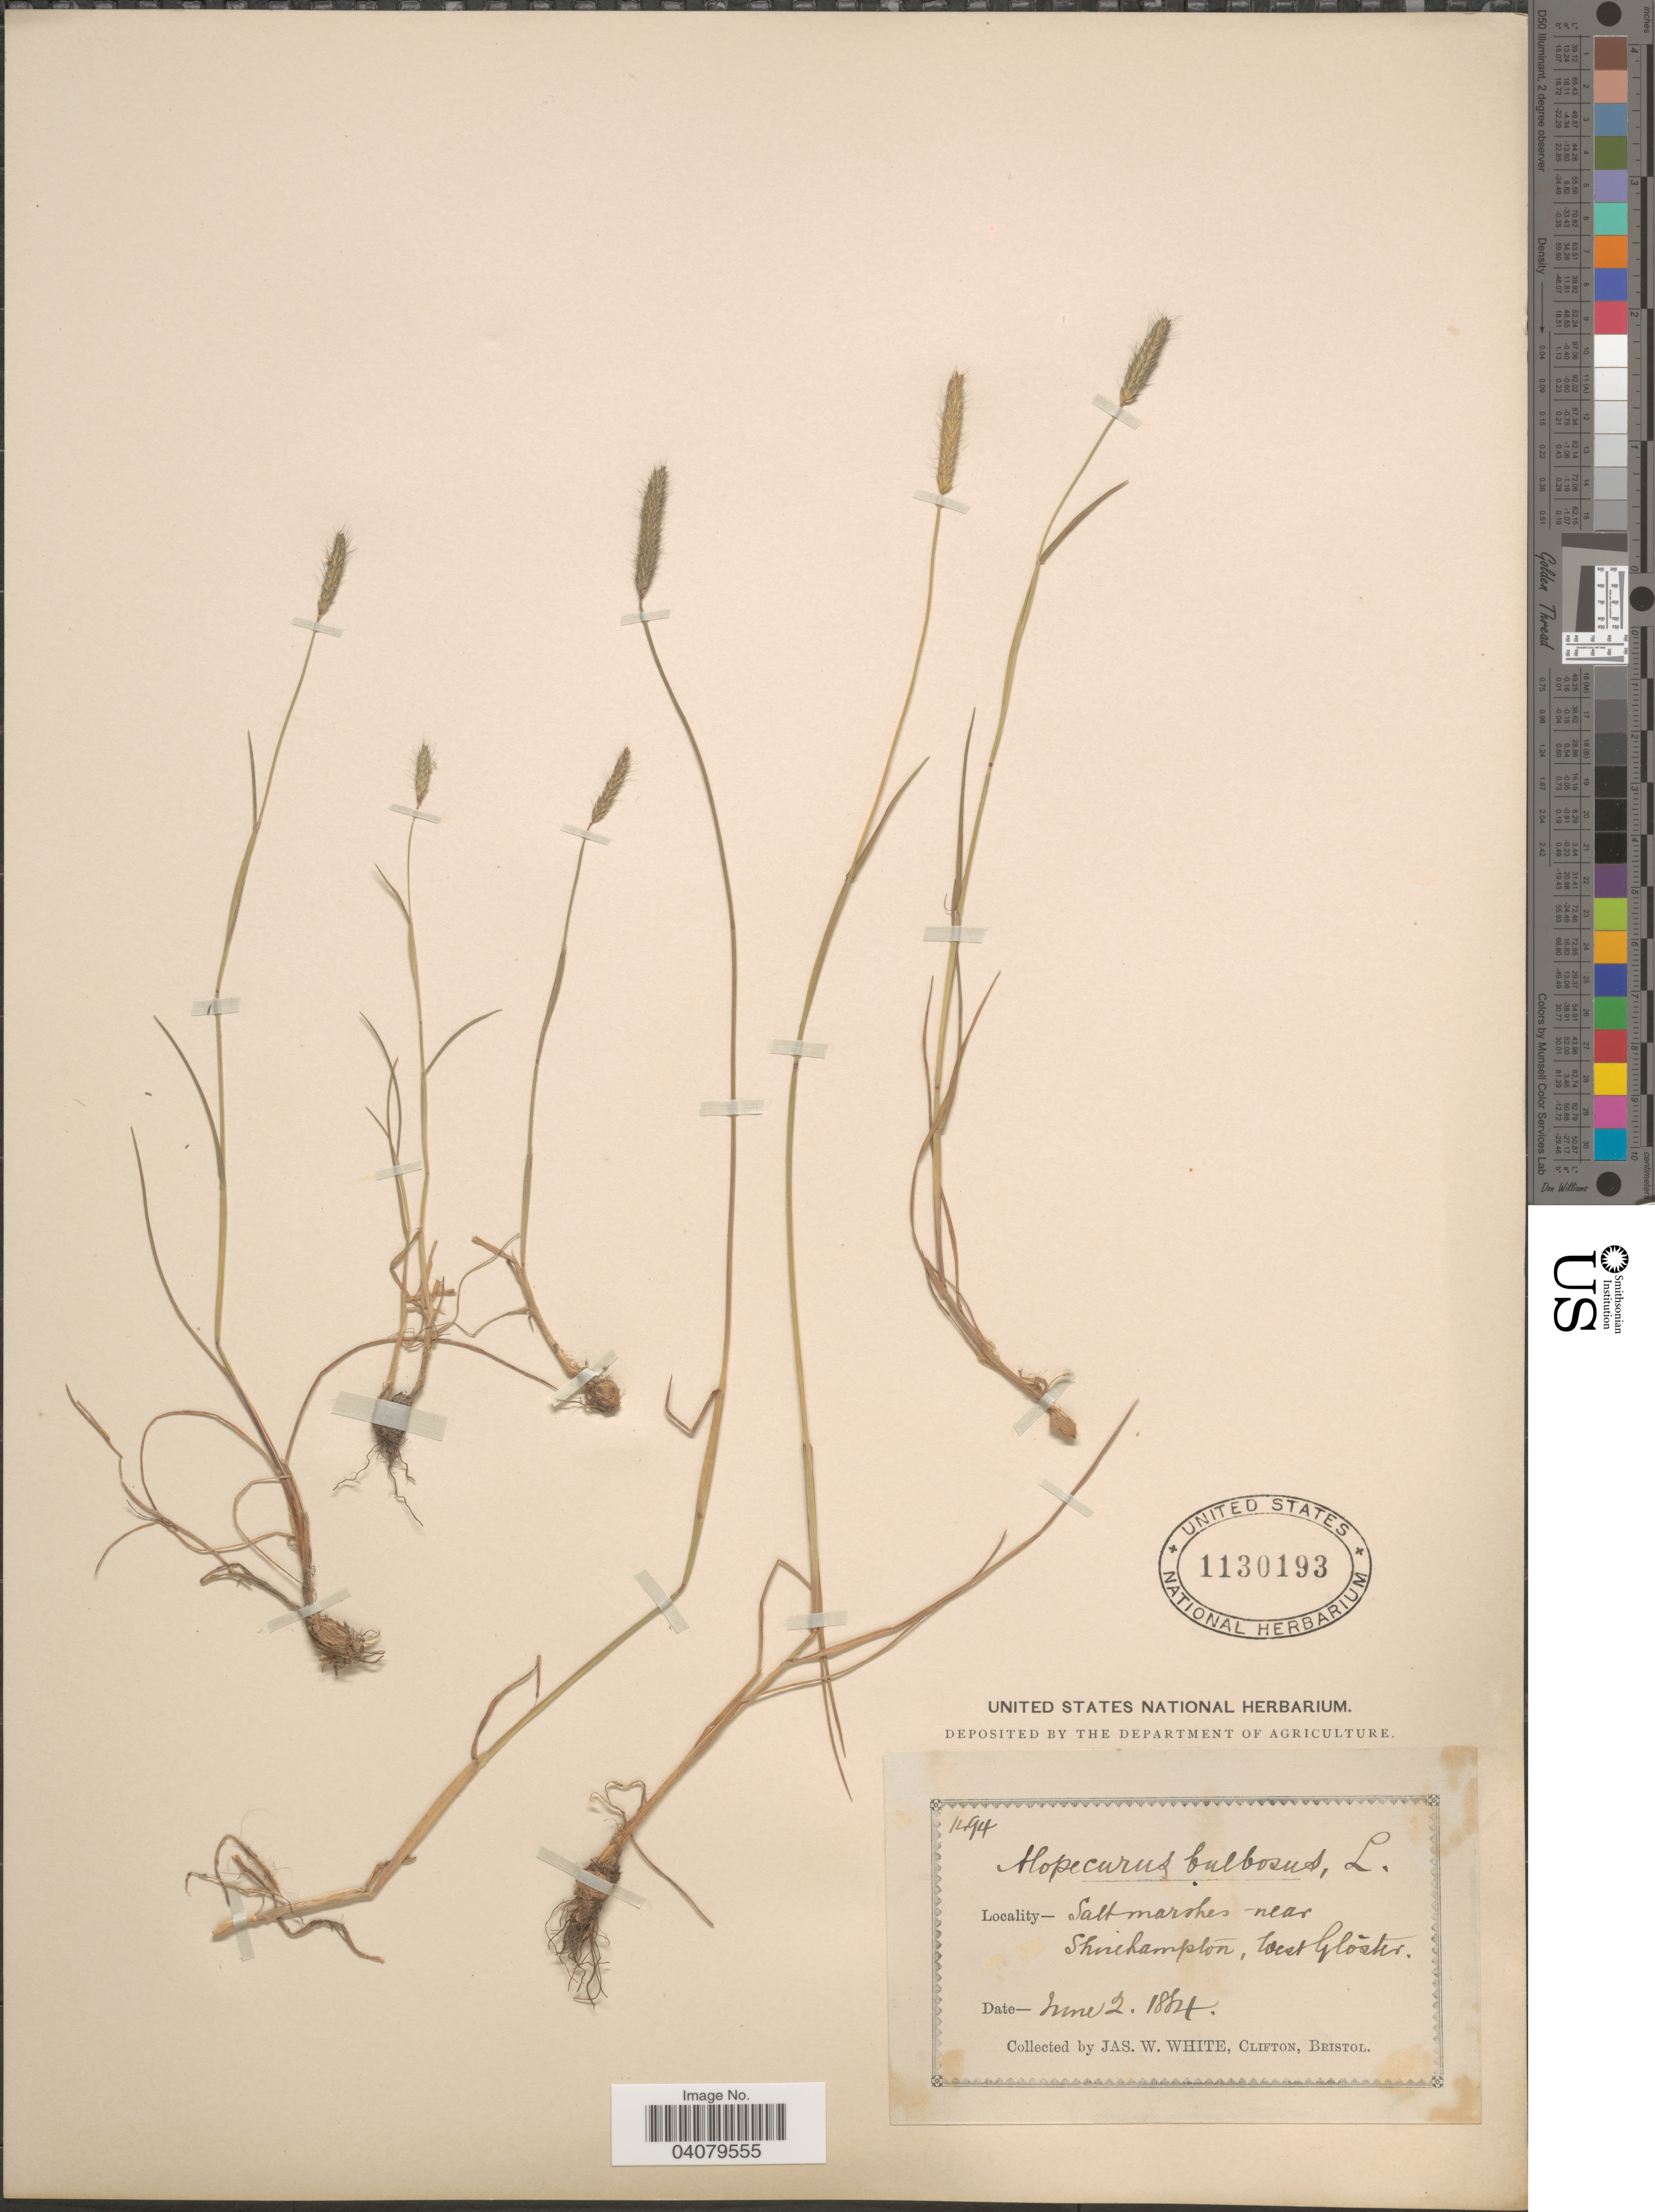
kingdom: Plantae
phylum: Tracheophyta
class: Liliopsida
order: Poales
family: Poaceae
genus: Alopecurus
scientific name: Alopecurus bulbosus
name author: Gouan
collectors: J. W. White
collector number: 1494*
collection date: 1884-06-02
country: United Kingdom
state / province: England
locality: Salt marshes near Shirehampton, West Glóster,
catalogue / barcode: US 1130193